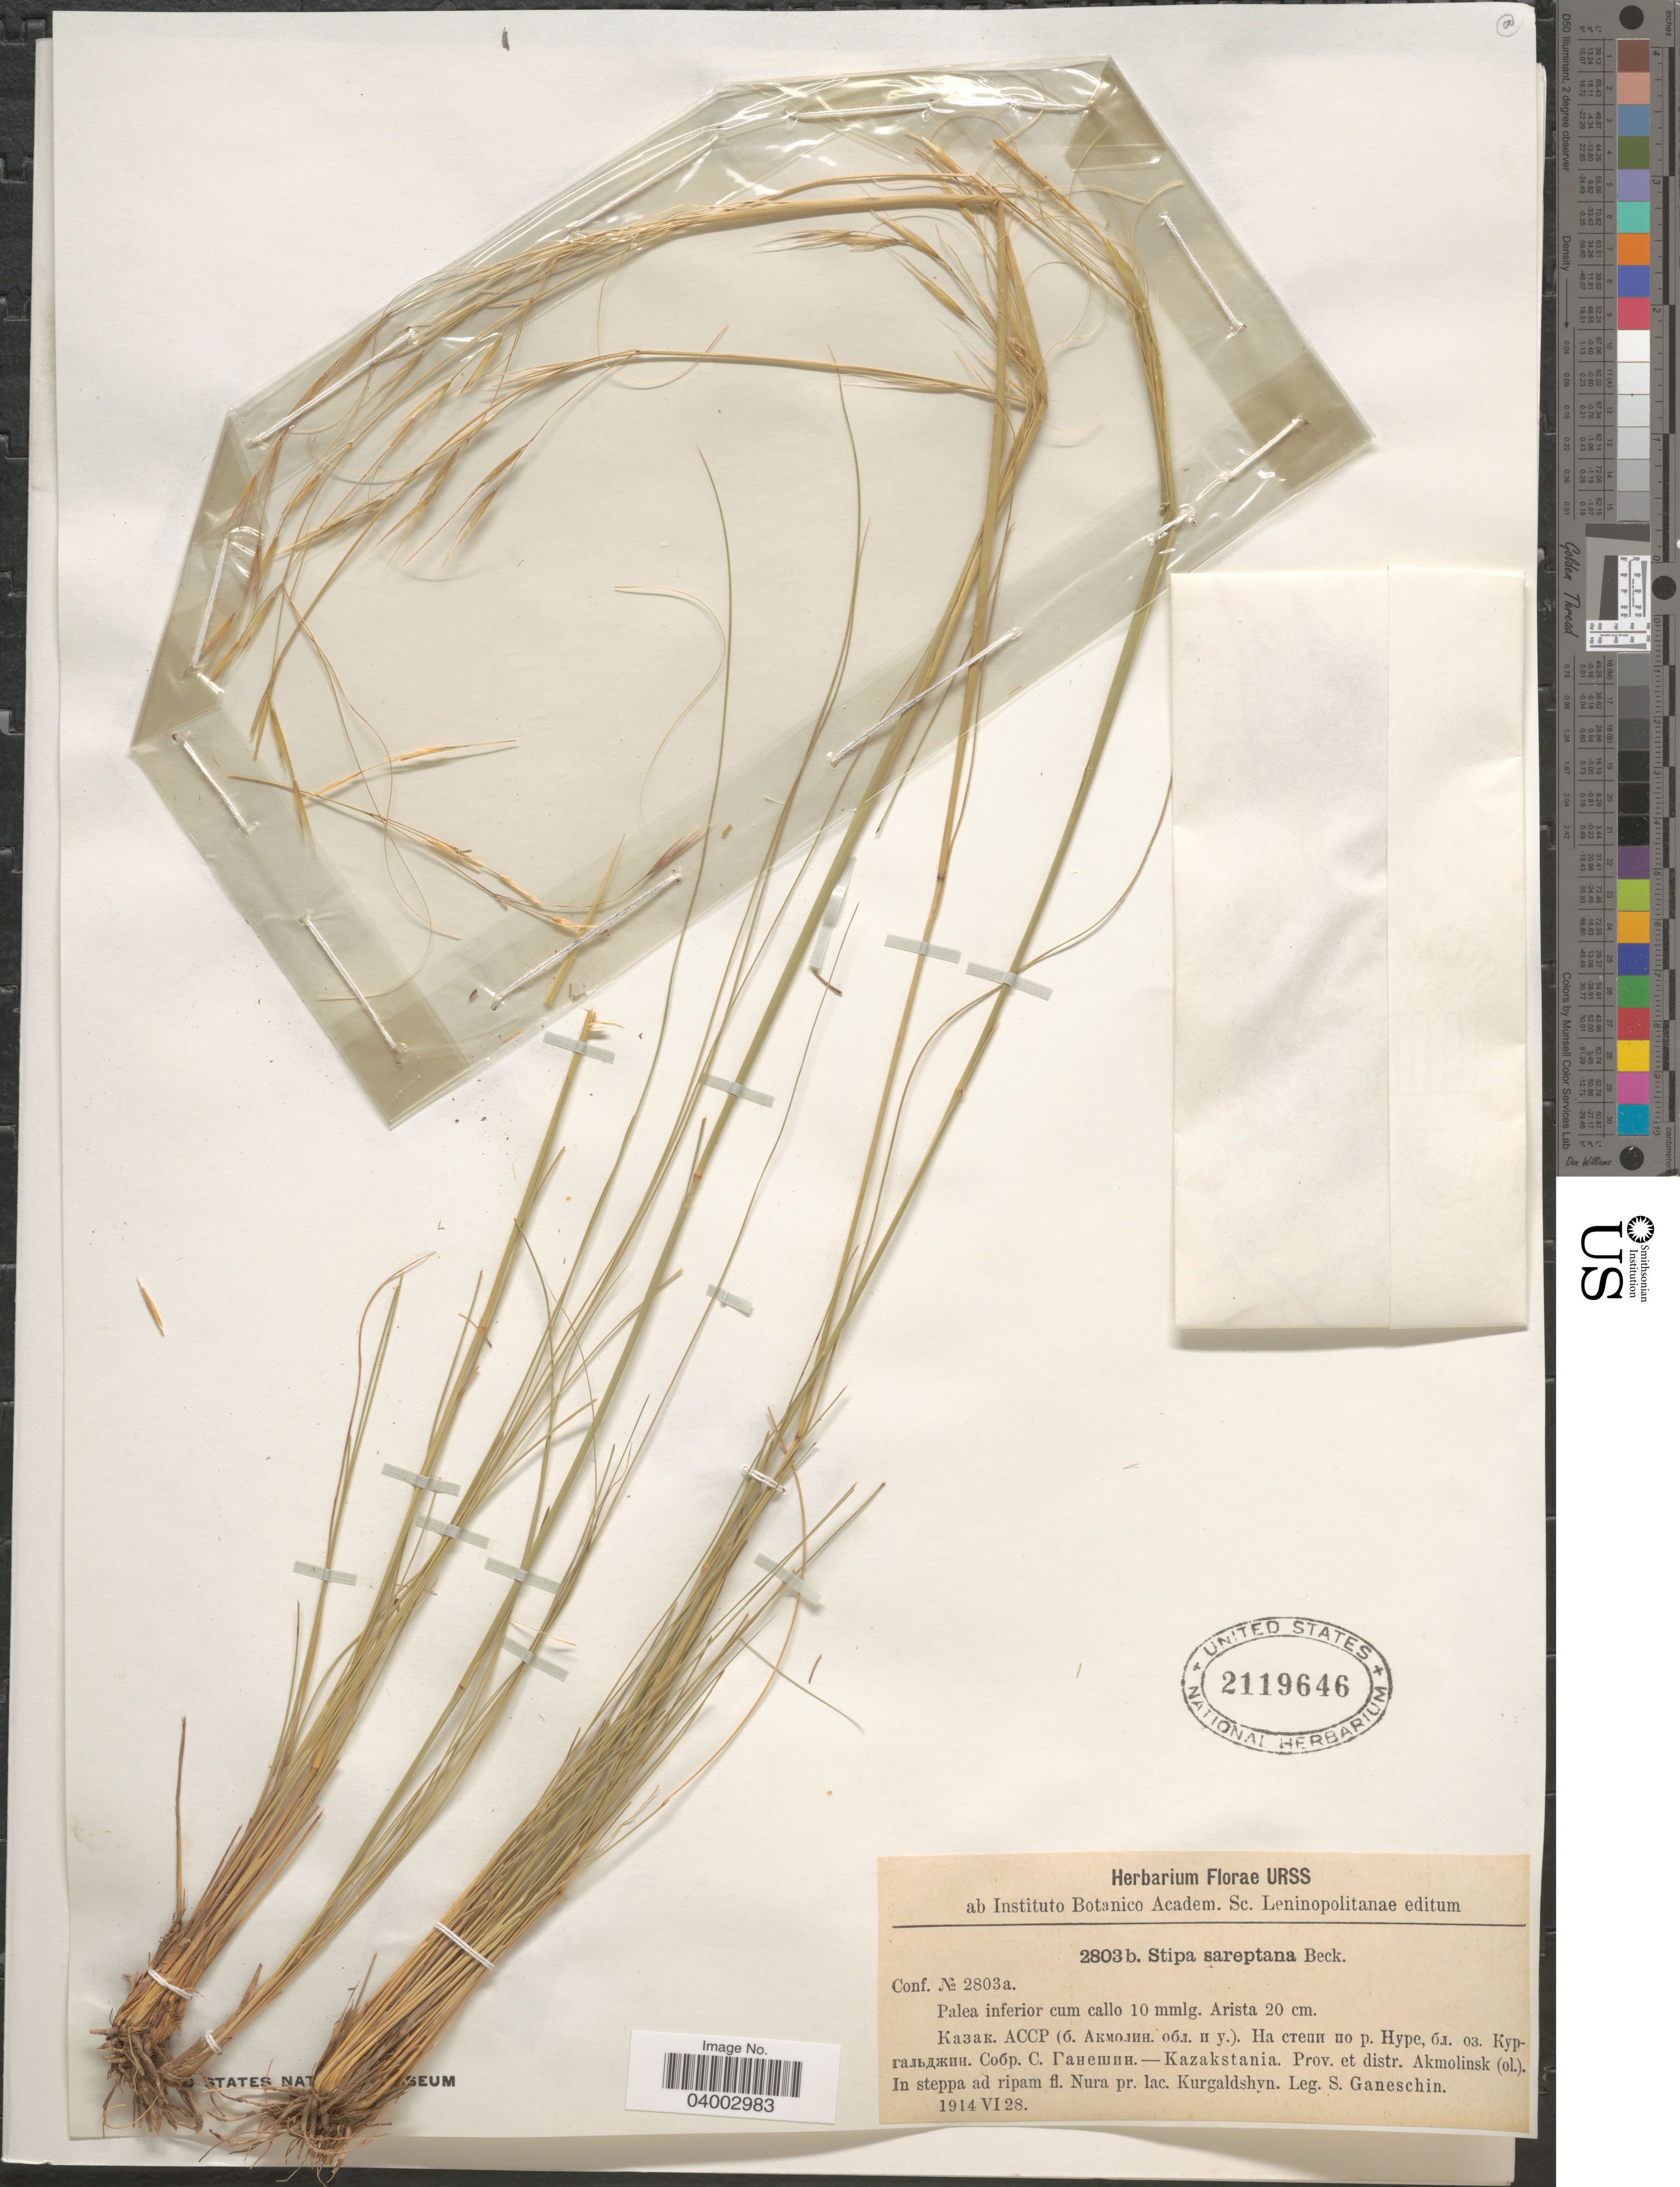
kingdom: Plantae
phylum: Tracheophyta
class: Liliopsida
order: Poales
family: Poaceae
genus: Stipa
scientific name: Stipa sareptana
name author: A.K. Becker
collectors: S. Ganeschin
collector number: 2803b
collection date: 1914-06-28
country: Kazakhstan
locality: Kazakstania. Prov. et distr. Akmolinsk (ol.). In steppa ad ripam fl. Nura pr. lac. Kurgaldshyn.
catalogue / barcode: US 2119646